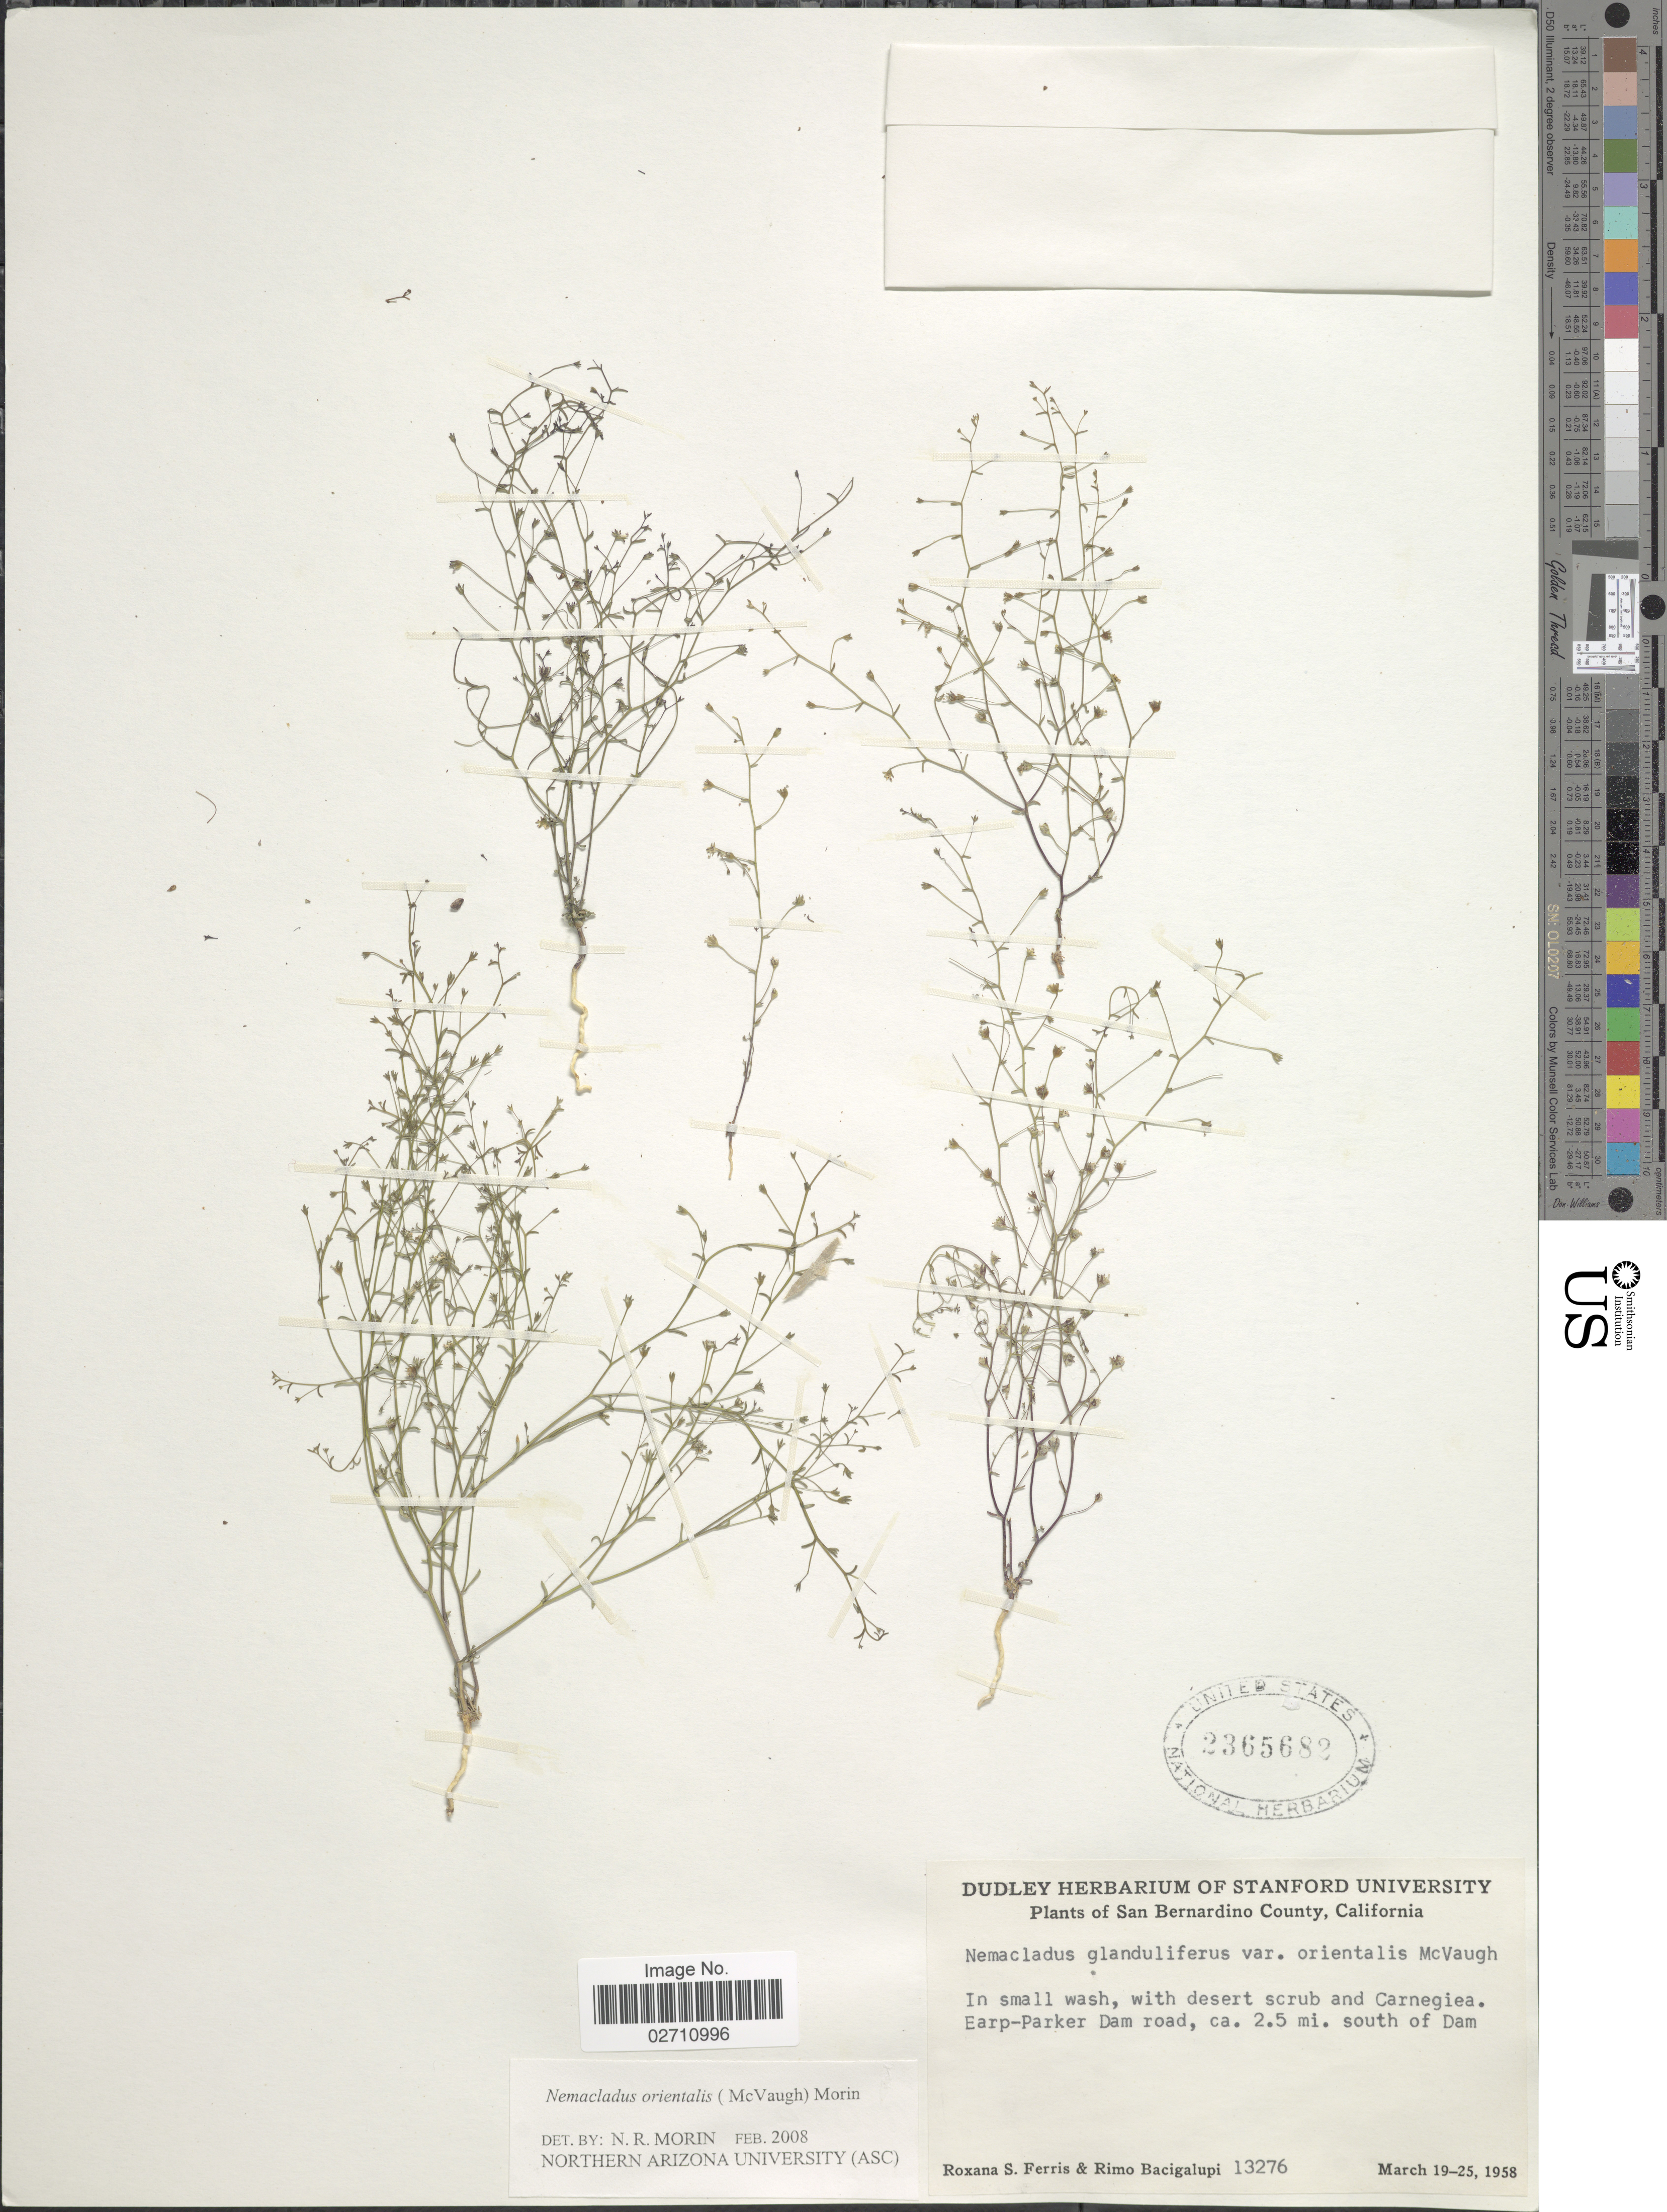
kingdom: Plantae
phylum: Tracheophyta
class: Magnoliopsida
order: Asterales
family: Campanulaceae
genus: Nemacladus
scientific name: Nemacladus orientalis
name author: (McVaugh) Morin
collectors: R. S. Ferris & R. Bacigalupi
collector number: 13276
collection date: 1958-03-19/1958-03-25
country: United States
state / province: California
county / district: San Bernardino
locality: San Bernardino County, California, Earp-Parker Dam Road, 2.5 mi. south of Dam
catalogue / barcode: US 2365682